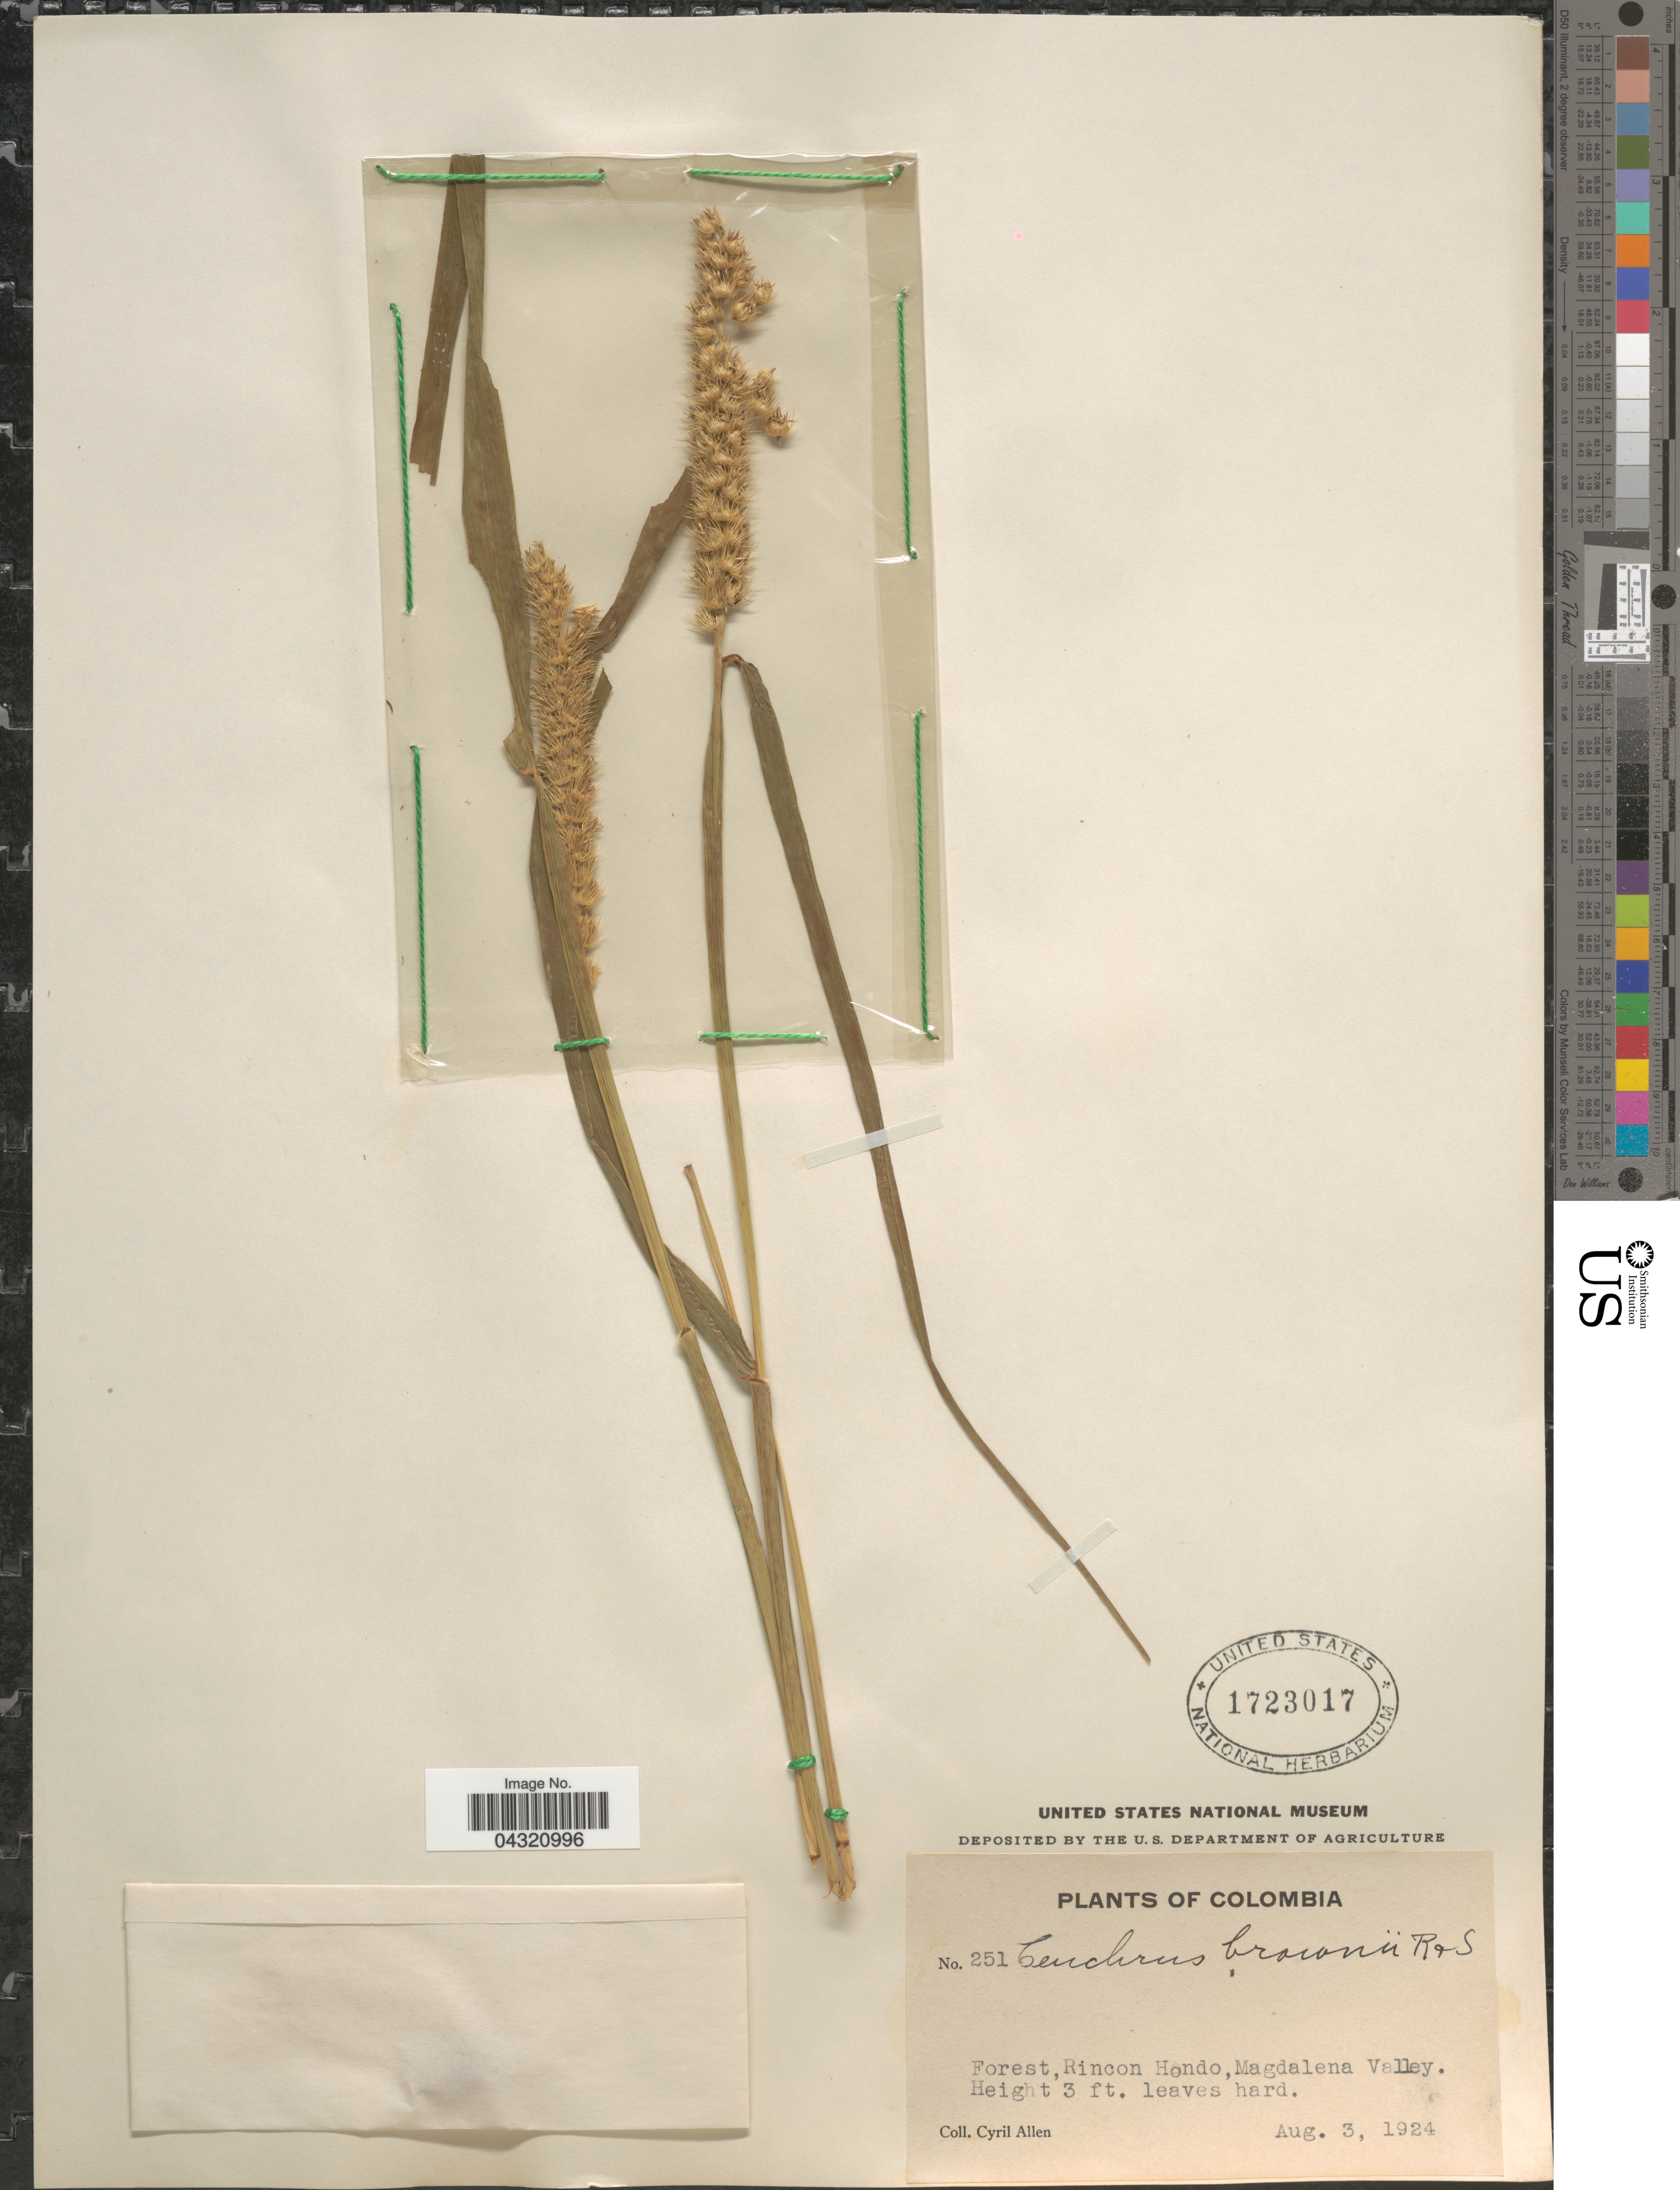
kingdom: Plantae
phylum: Tracheophyta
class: Liliopsida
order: Poales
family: Poaceae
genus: Cenchrus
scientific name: Cenchrus brownii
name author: Roem. & Schult.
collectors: C. Allen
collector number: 251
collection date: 1924-08-03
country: Colombia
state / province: Magdalena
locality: Forest, Rincon Hondo, Magdalena Valley.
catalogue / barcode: US 1723017